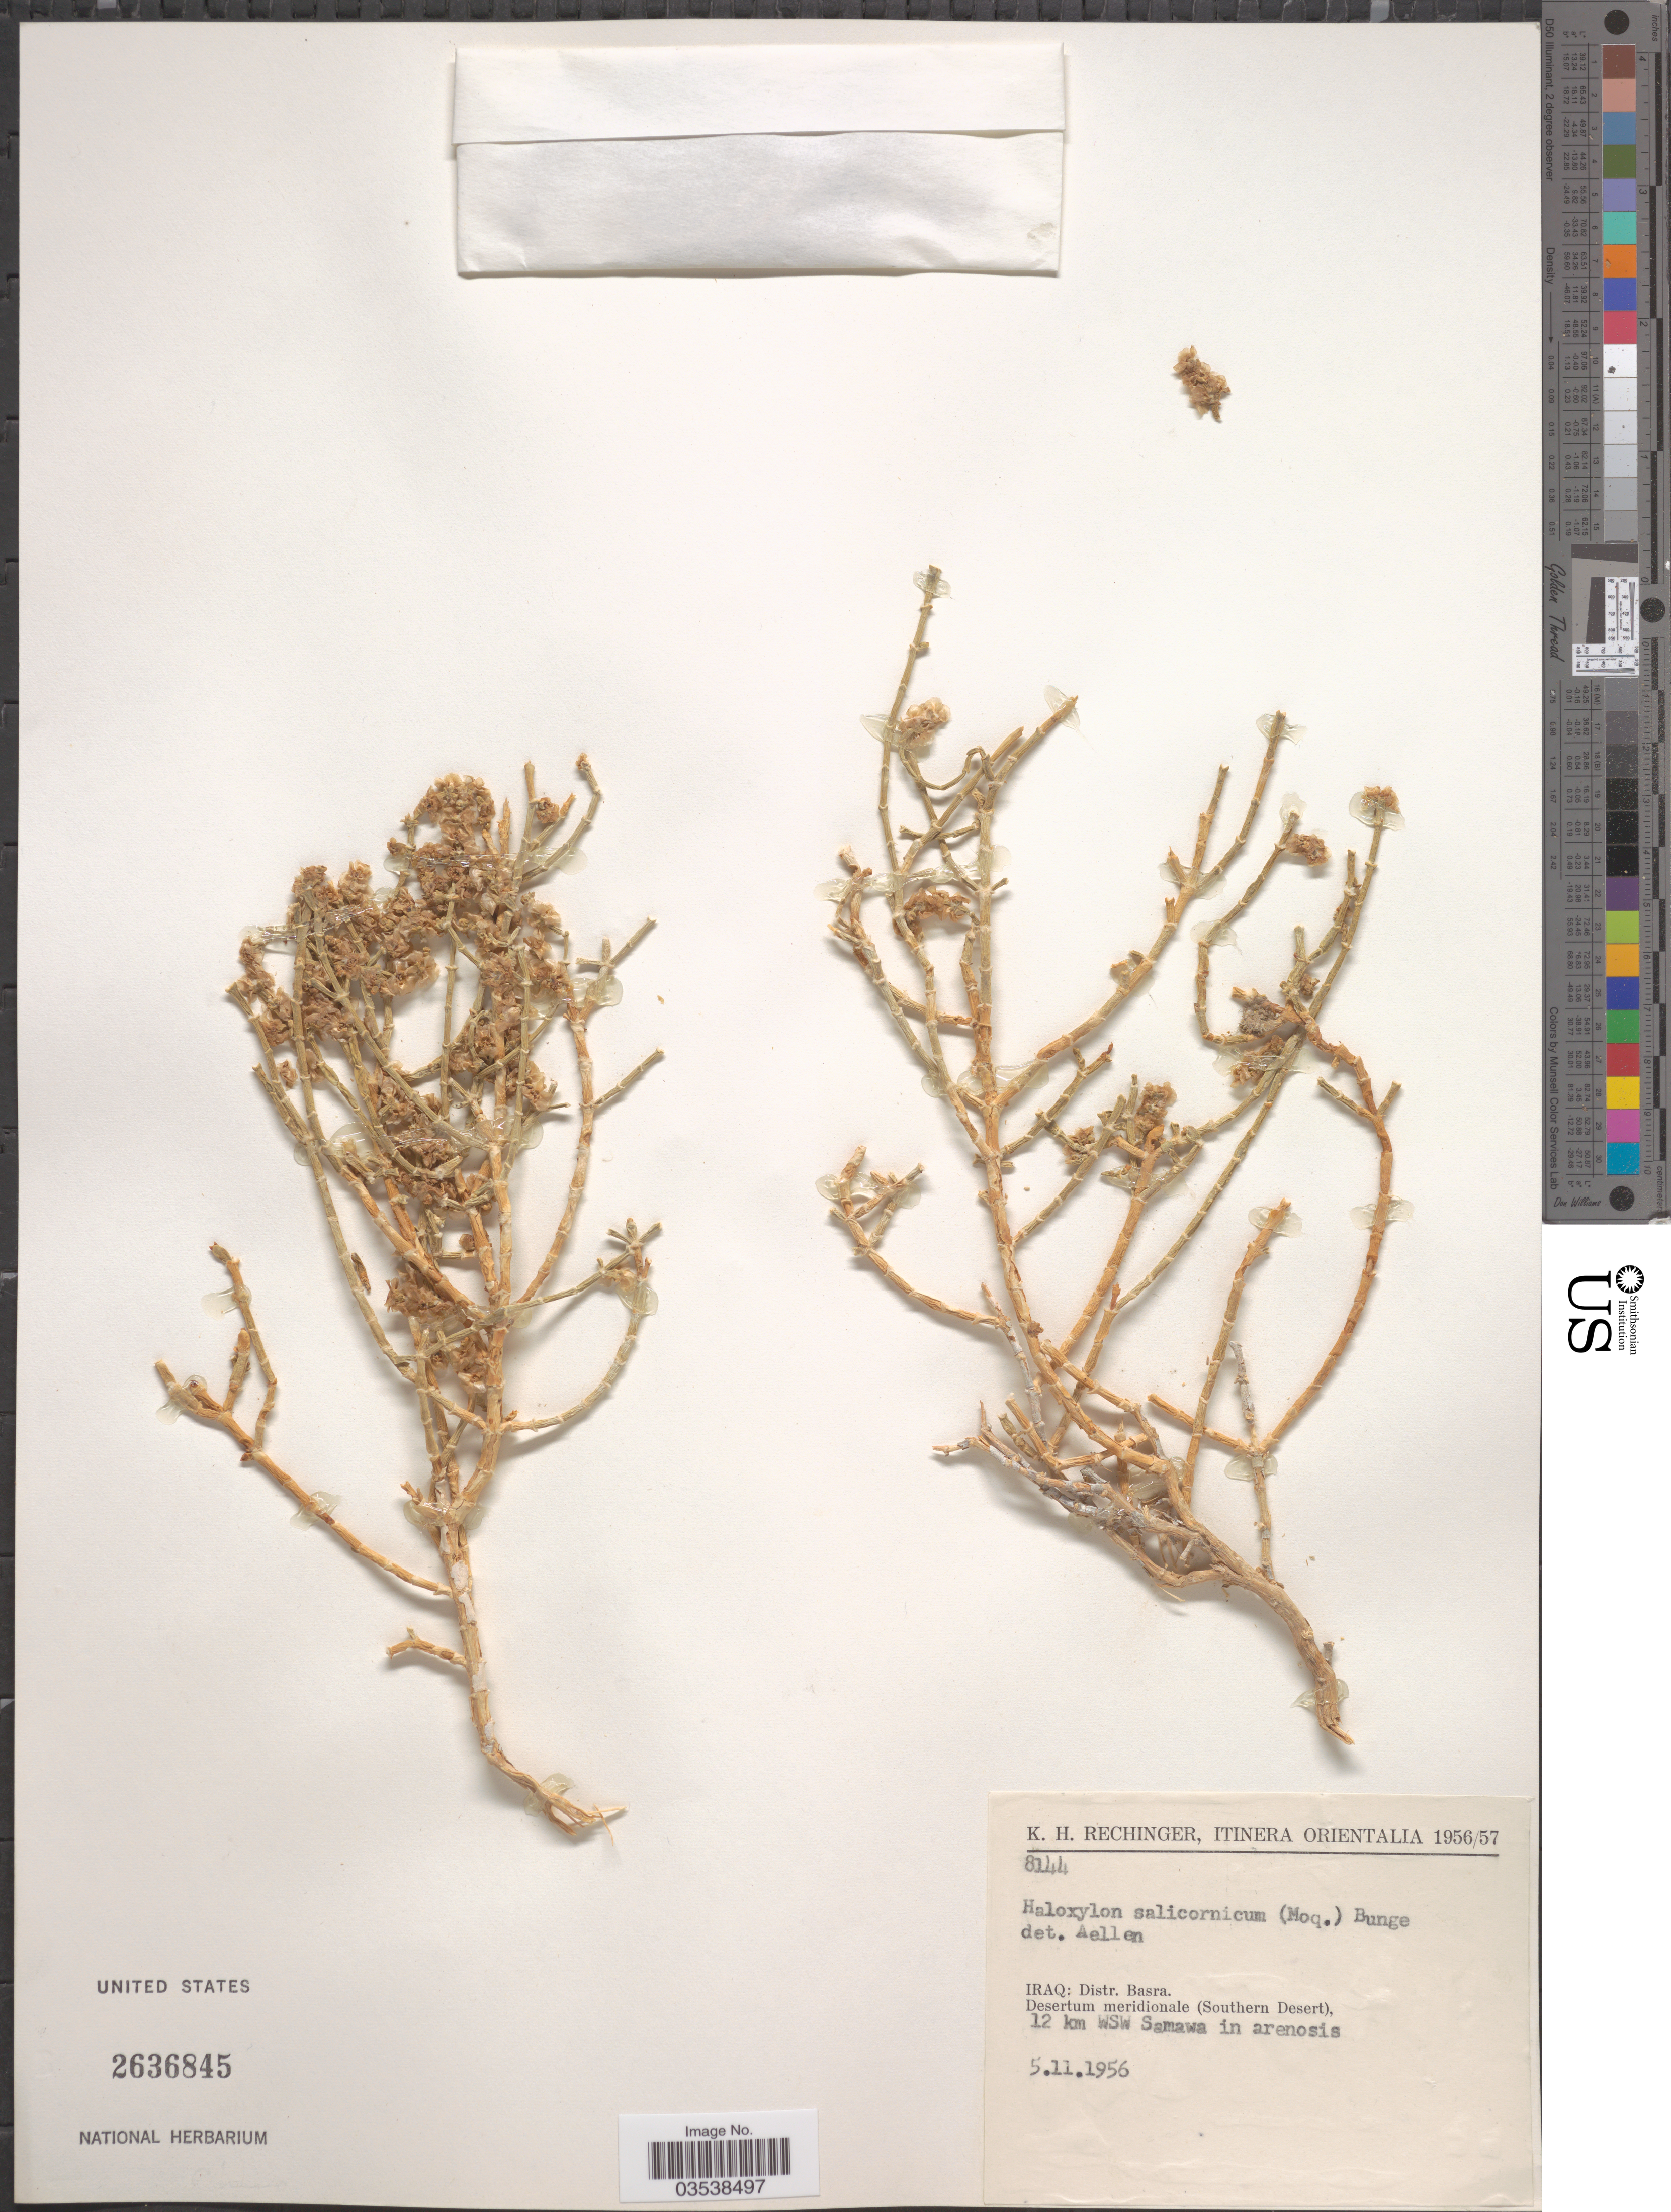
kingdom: Plantae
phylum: Tracheophyta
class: Magnoliopsida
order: Caryophyllales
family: Amaranthaceae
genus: Haloxylon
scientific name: Haloxylon salicornicum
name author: (Moq.) Bunge ex Boiss.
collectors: K. H. Rechinger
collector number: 8144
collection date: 1956-11-05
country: Iraq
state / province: Al Basrah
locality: Itinera Orientalia. Distr. Basra. Desertum meridionale (Southern Desert), 12 km WSW Samawa in arenosis.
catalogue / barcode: US 2636845